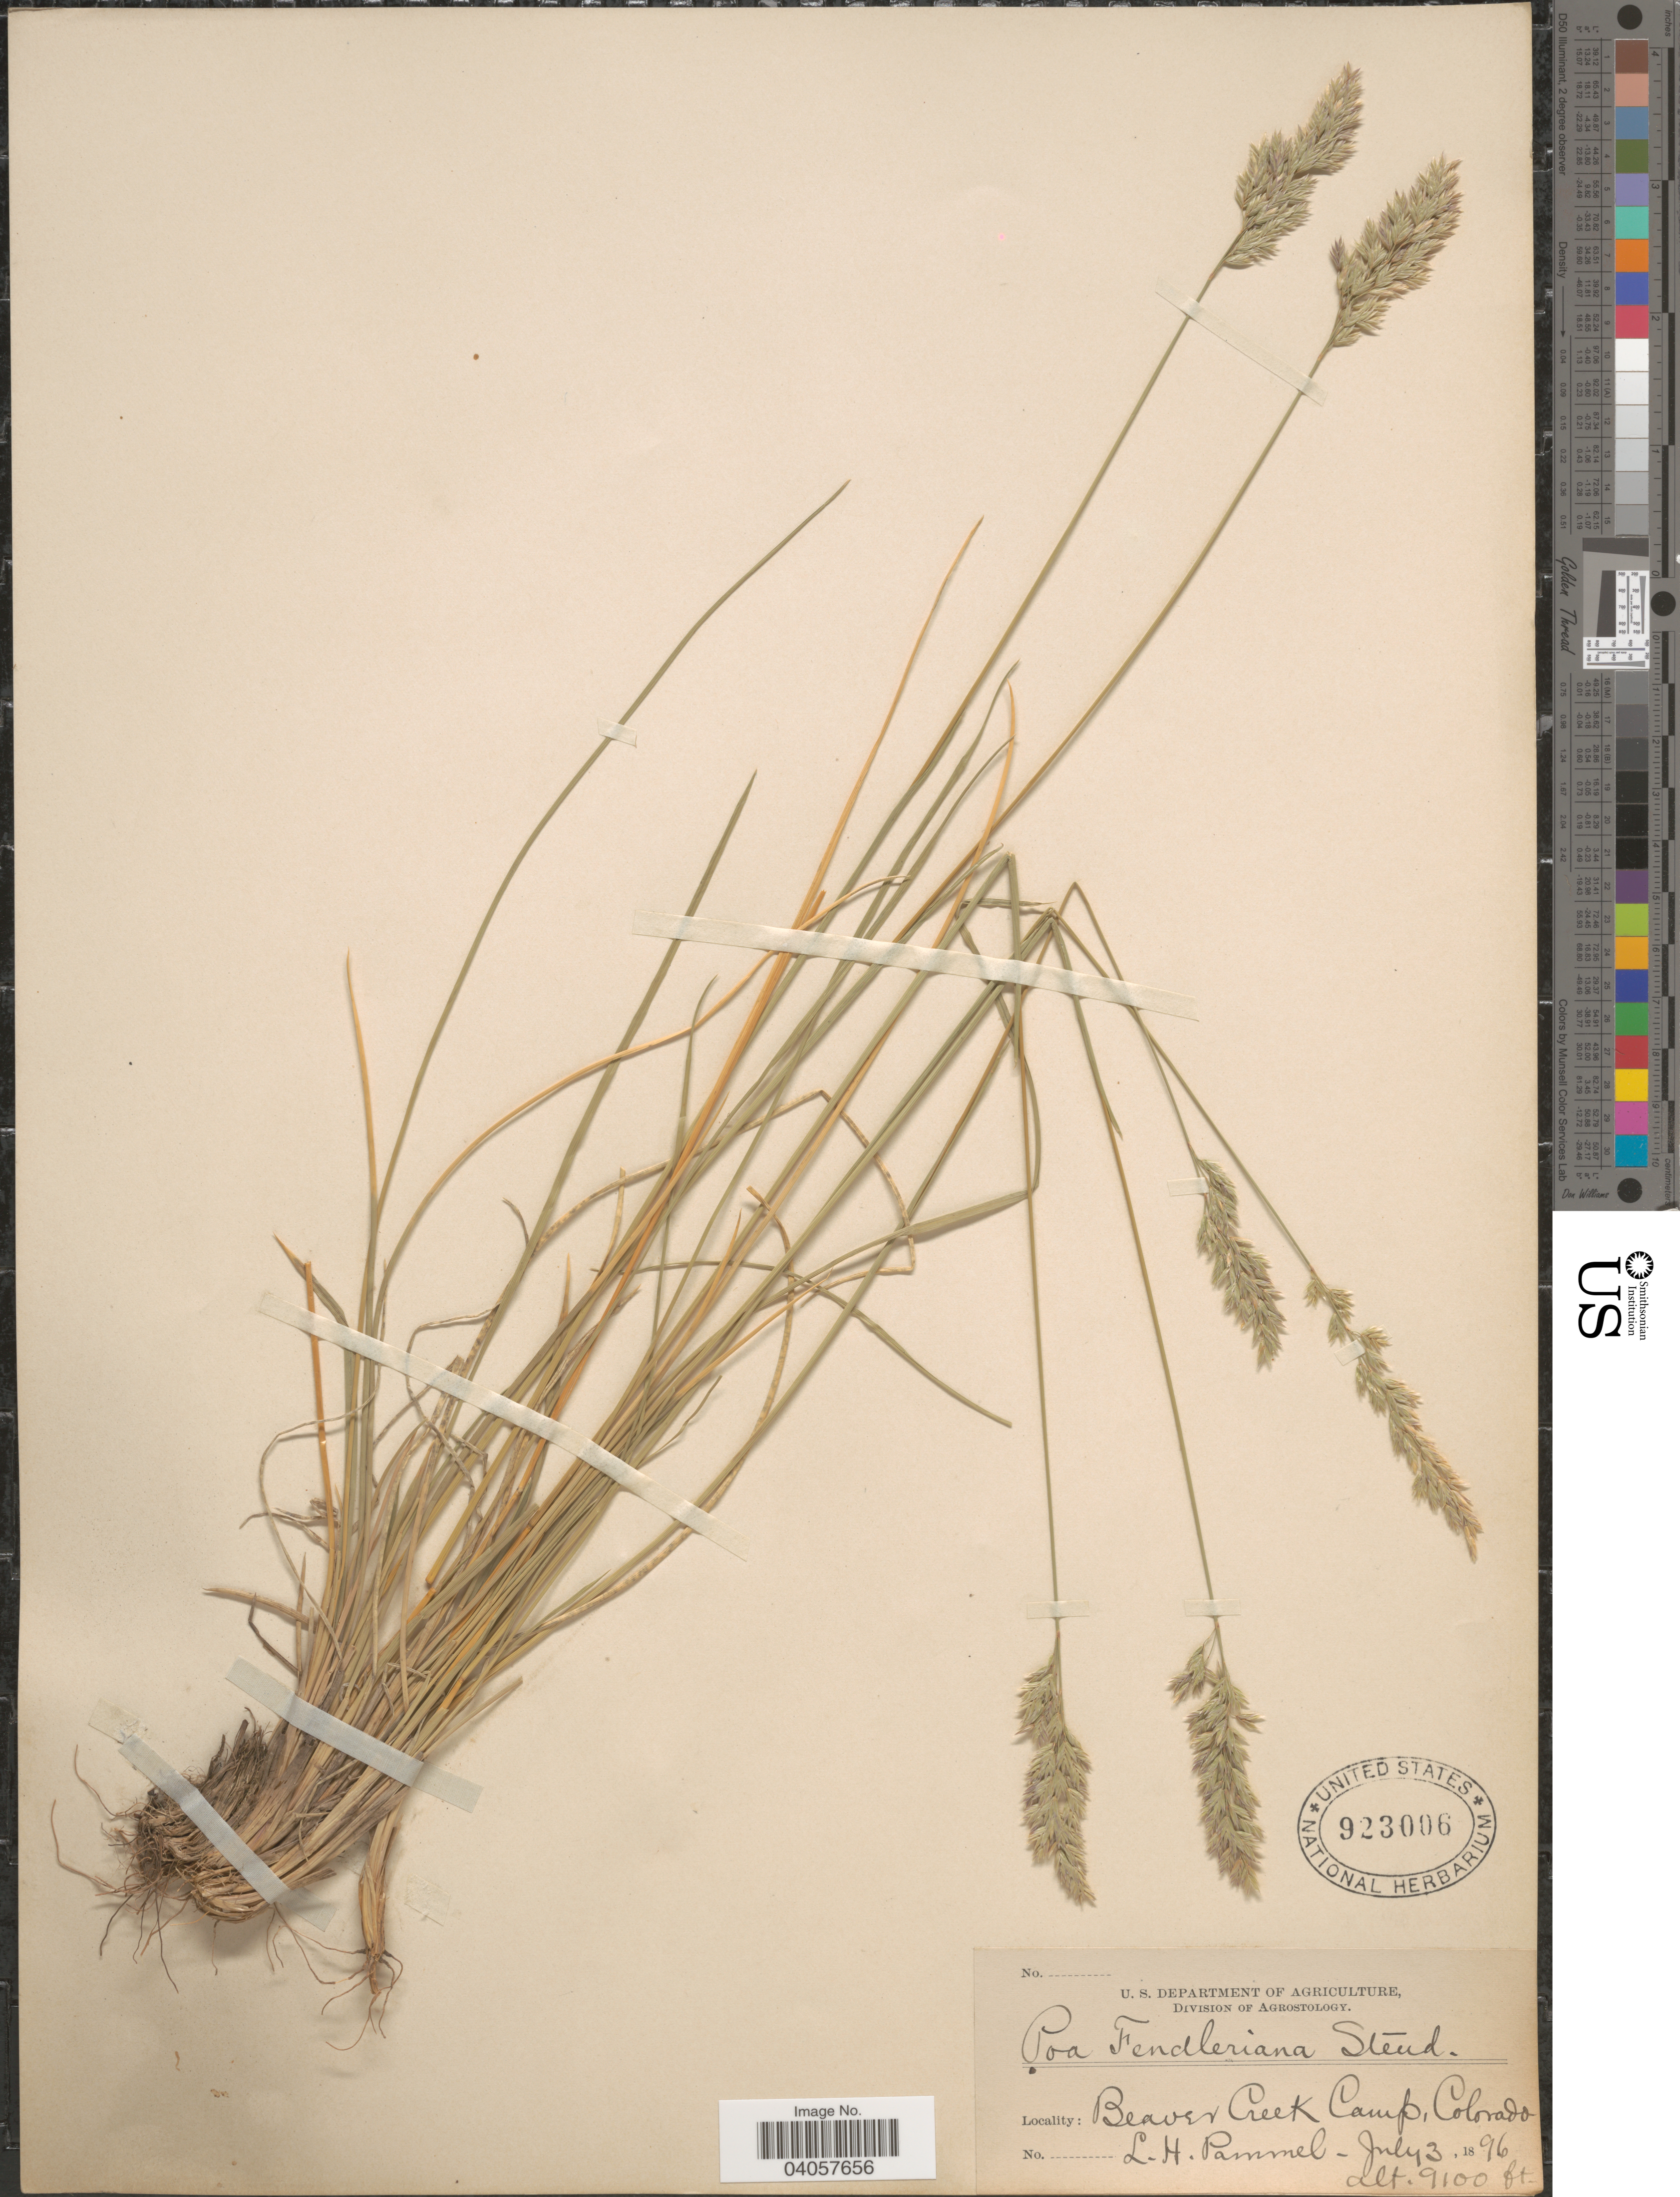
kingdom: Plantae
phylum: Tracheophyta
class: Liliopsida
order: Poales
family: Poaceae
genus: Poa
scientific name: Poa fendleriana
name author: (Steud.) Vasey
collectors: L. Pammel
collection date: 1896-07-03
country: United States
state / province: Colorado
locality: Beaver Creek Camp.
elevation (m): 2774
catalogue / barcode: US 923006